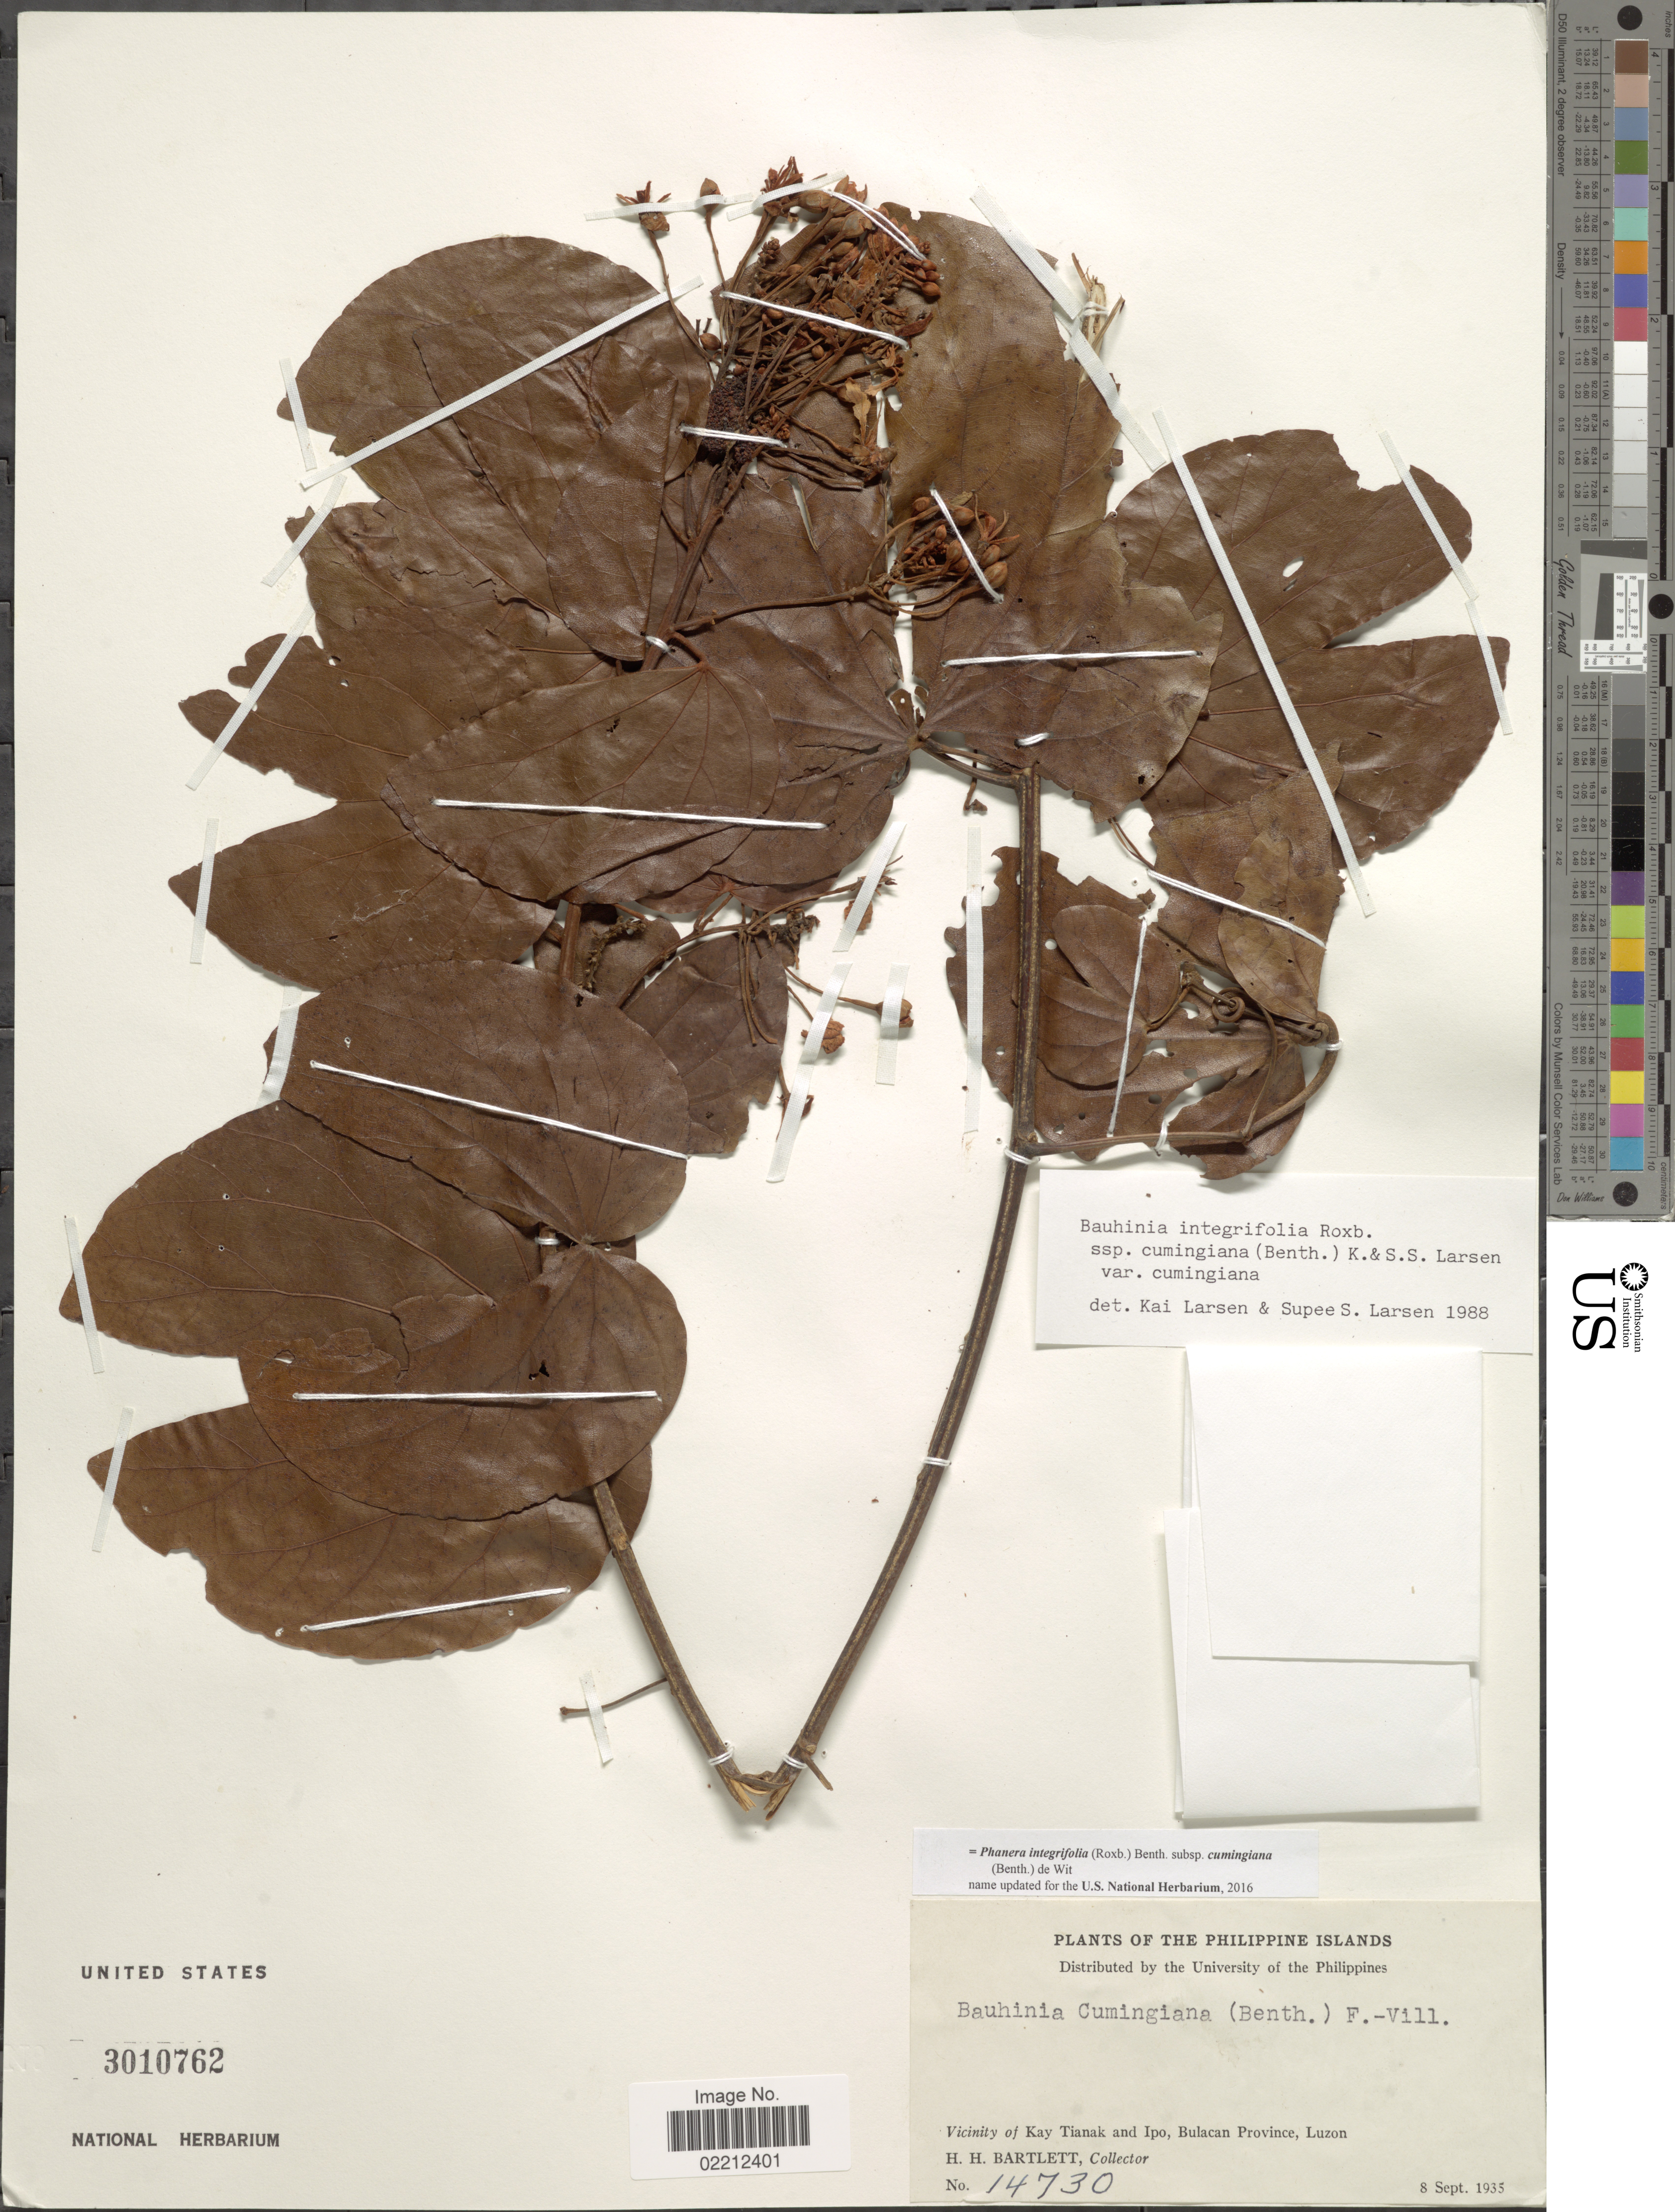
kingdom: Plantae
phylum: Tracheophyta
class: Magnoliopsida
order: Fabales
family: Fabaceae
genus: Phanera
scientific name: Phanera integrifolia subsp. cumingiana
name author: (Benth.) de Wit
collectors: H. H. Bartlett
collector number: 14730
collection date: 1935-09-08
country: Philippines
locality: Vicinity of Kay Tianak and Ipo, Bulacan Province, Luzon.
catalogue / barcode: US 3010762